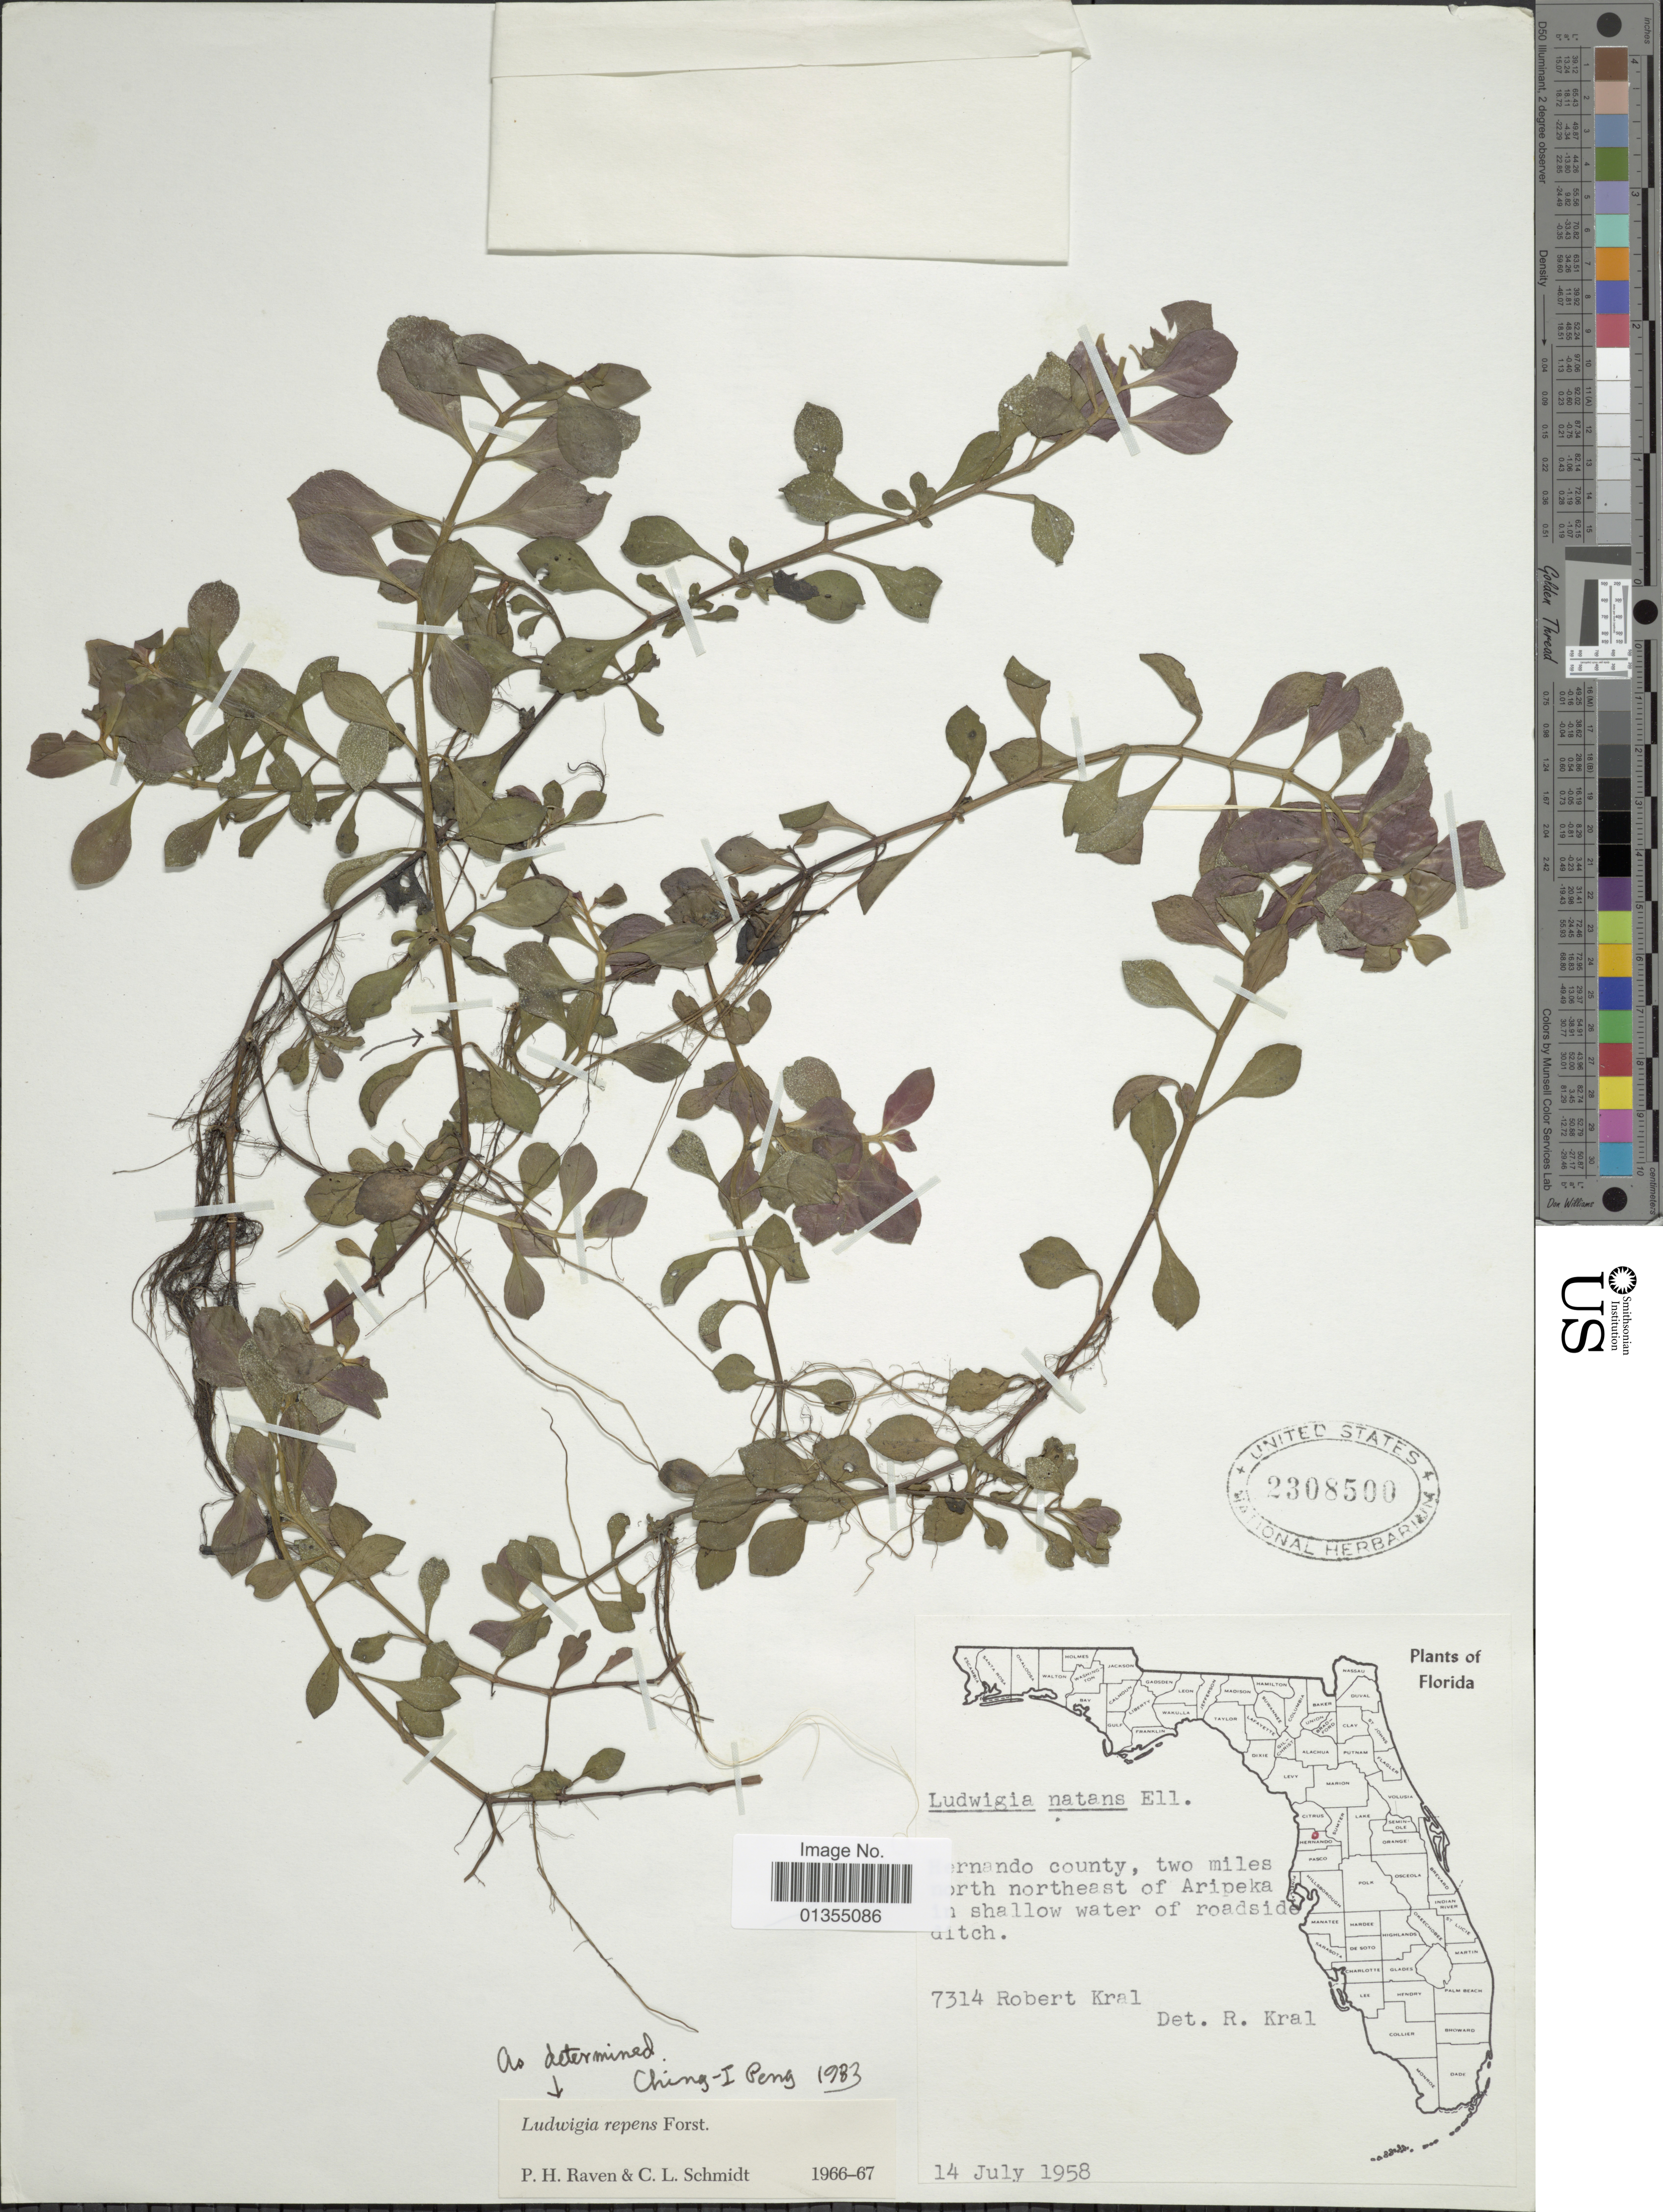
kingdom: Plantae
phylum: Tracheophyta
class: Magnoliopsida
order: Myrtales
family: Onagraceae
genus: Ludwigia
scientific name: Ludwigia repens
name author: J.R. Forst.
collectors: R. Kral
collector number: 7314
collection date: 1958-07-14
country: United States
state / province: Florida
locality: Hernando county, two miles north northeast of Aripeka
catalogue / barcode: US 2308500